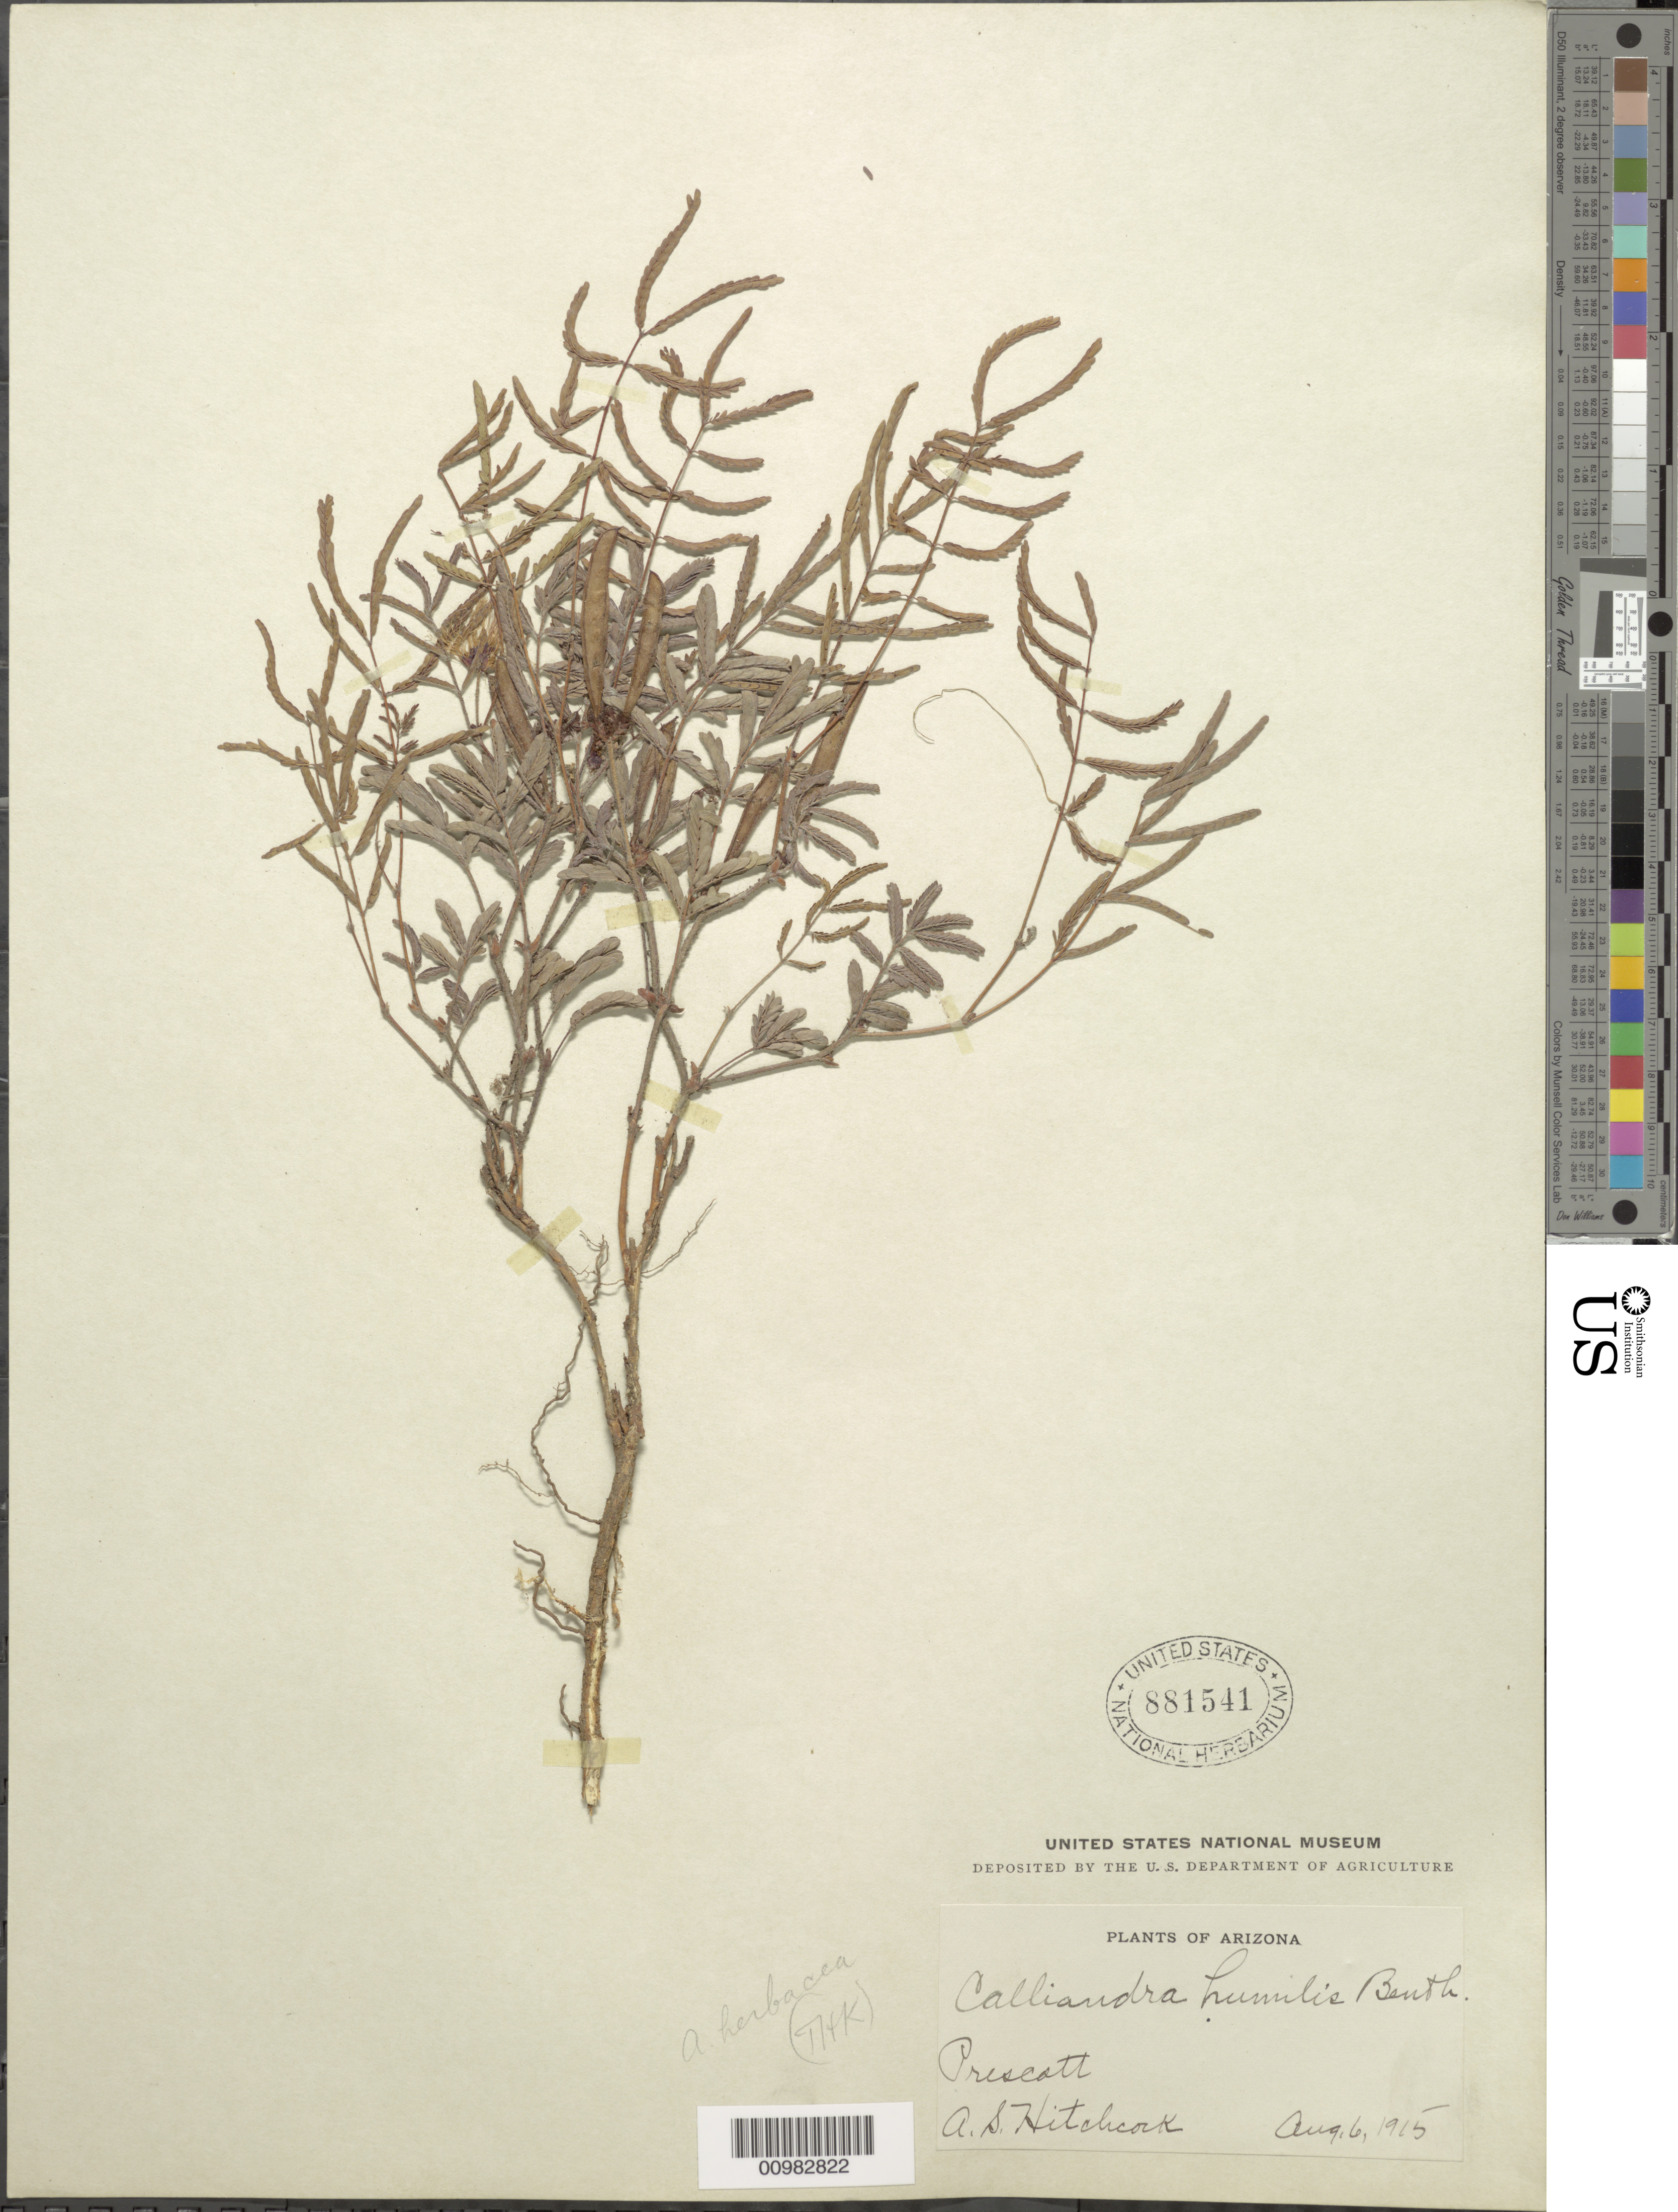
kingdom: Plantae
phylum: Tracheophyta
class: Magnoliopsida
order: Fabales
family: Fabaceae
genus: Calliandra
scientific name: Calliandra humilis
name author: Benth.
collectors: A. S. Hitchcock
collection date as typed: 06 Aug 1915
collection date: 1915-08-06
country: United States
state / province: Arizona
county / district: Yavapai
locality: Prescott.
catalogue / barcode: US 881541